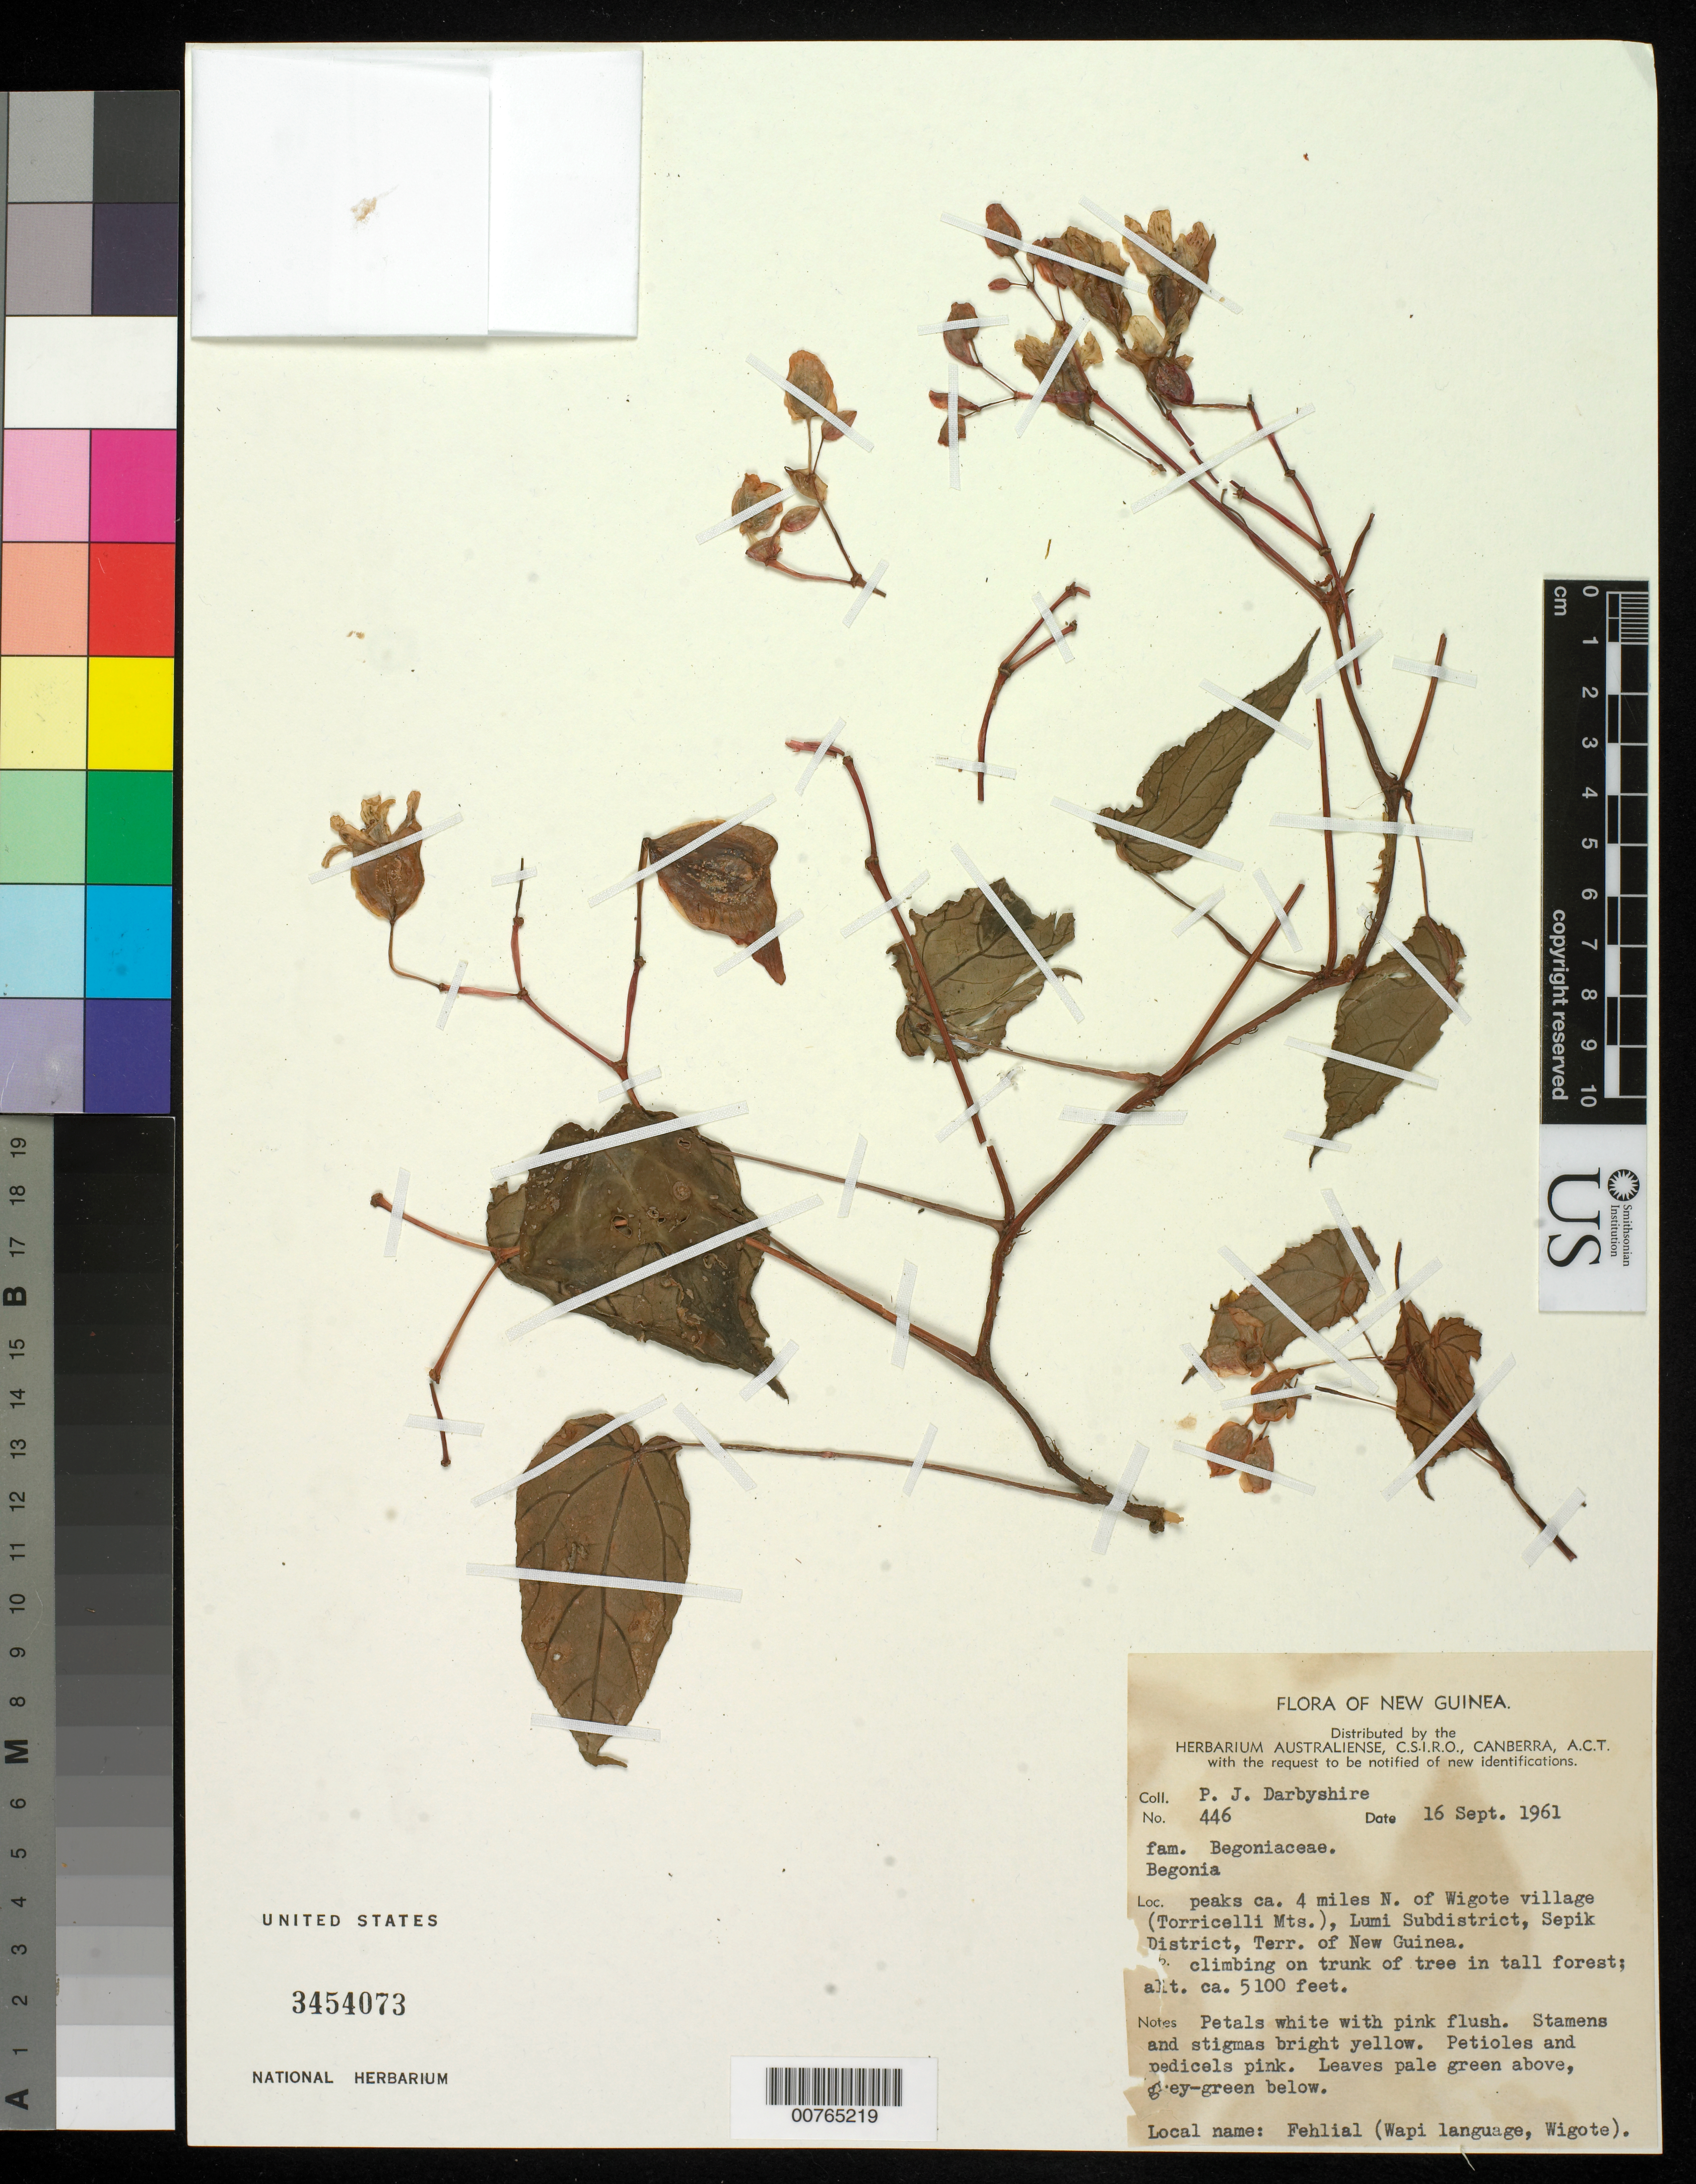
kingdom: Plantae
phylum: Tracheophyta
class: Magnoliopsida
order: Cucurbitales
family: Begoniaceae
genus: Begonia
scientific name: Begonia sp.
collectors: P. Darbyshire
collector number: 446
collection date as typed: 16 Sep 1961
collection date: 1961-09-16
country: Papua New Guinea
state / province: Sandaun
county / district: Lumi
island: New Guinea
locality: N of Wigote Village, Torricelli Mts.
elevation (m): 1554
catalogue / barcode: US 3454073